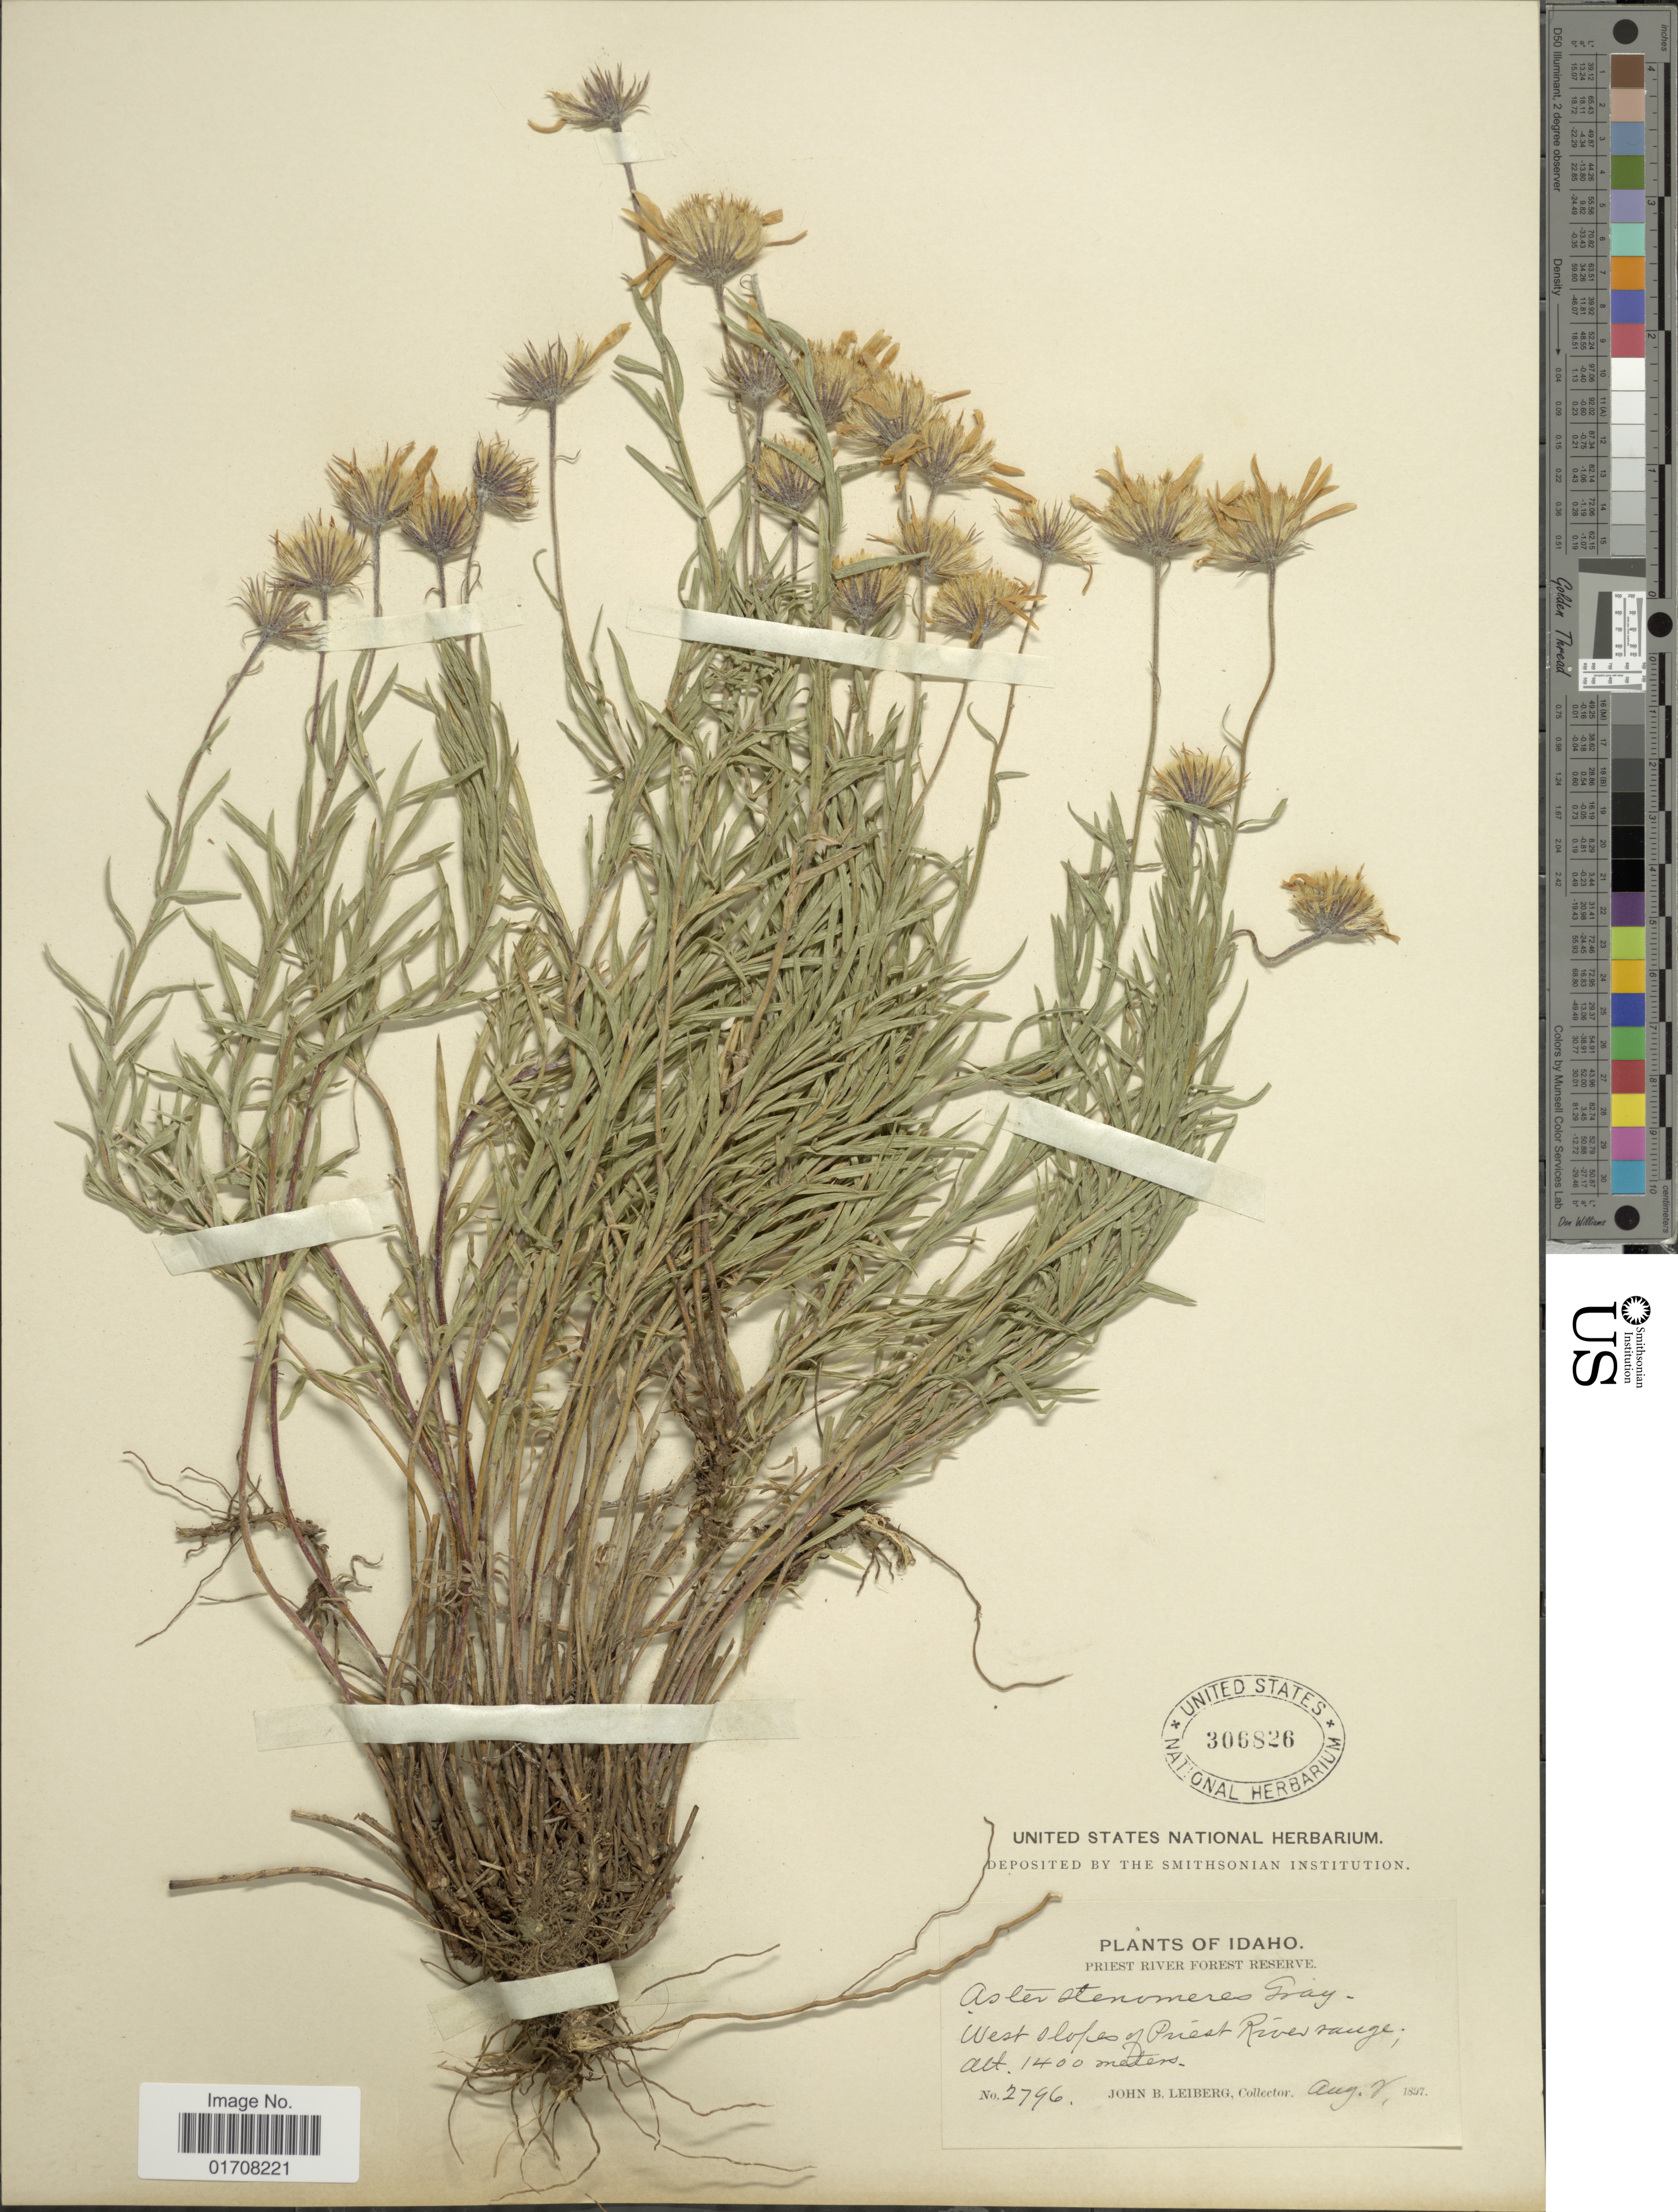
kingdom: Plantae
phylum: Tracheophyta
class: Magnoliopsida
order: Asterales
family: Asteraceae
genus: Ionactis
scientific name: Ionactis stenomeres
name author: (A. Gray) Greene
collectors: J. B. Leiberg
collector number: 2796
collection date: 1897-08-06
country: United States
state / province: Idaho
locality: Priest River Forest Reserve, west slopes of Priest River Range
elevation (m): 1400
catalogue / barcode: US 306826